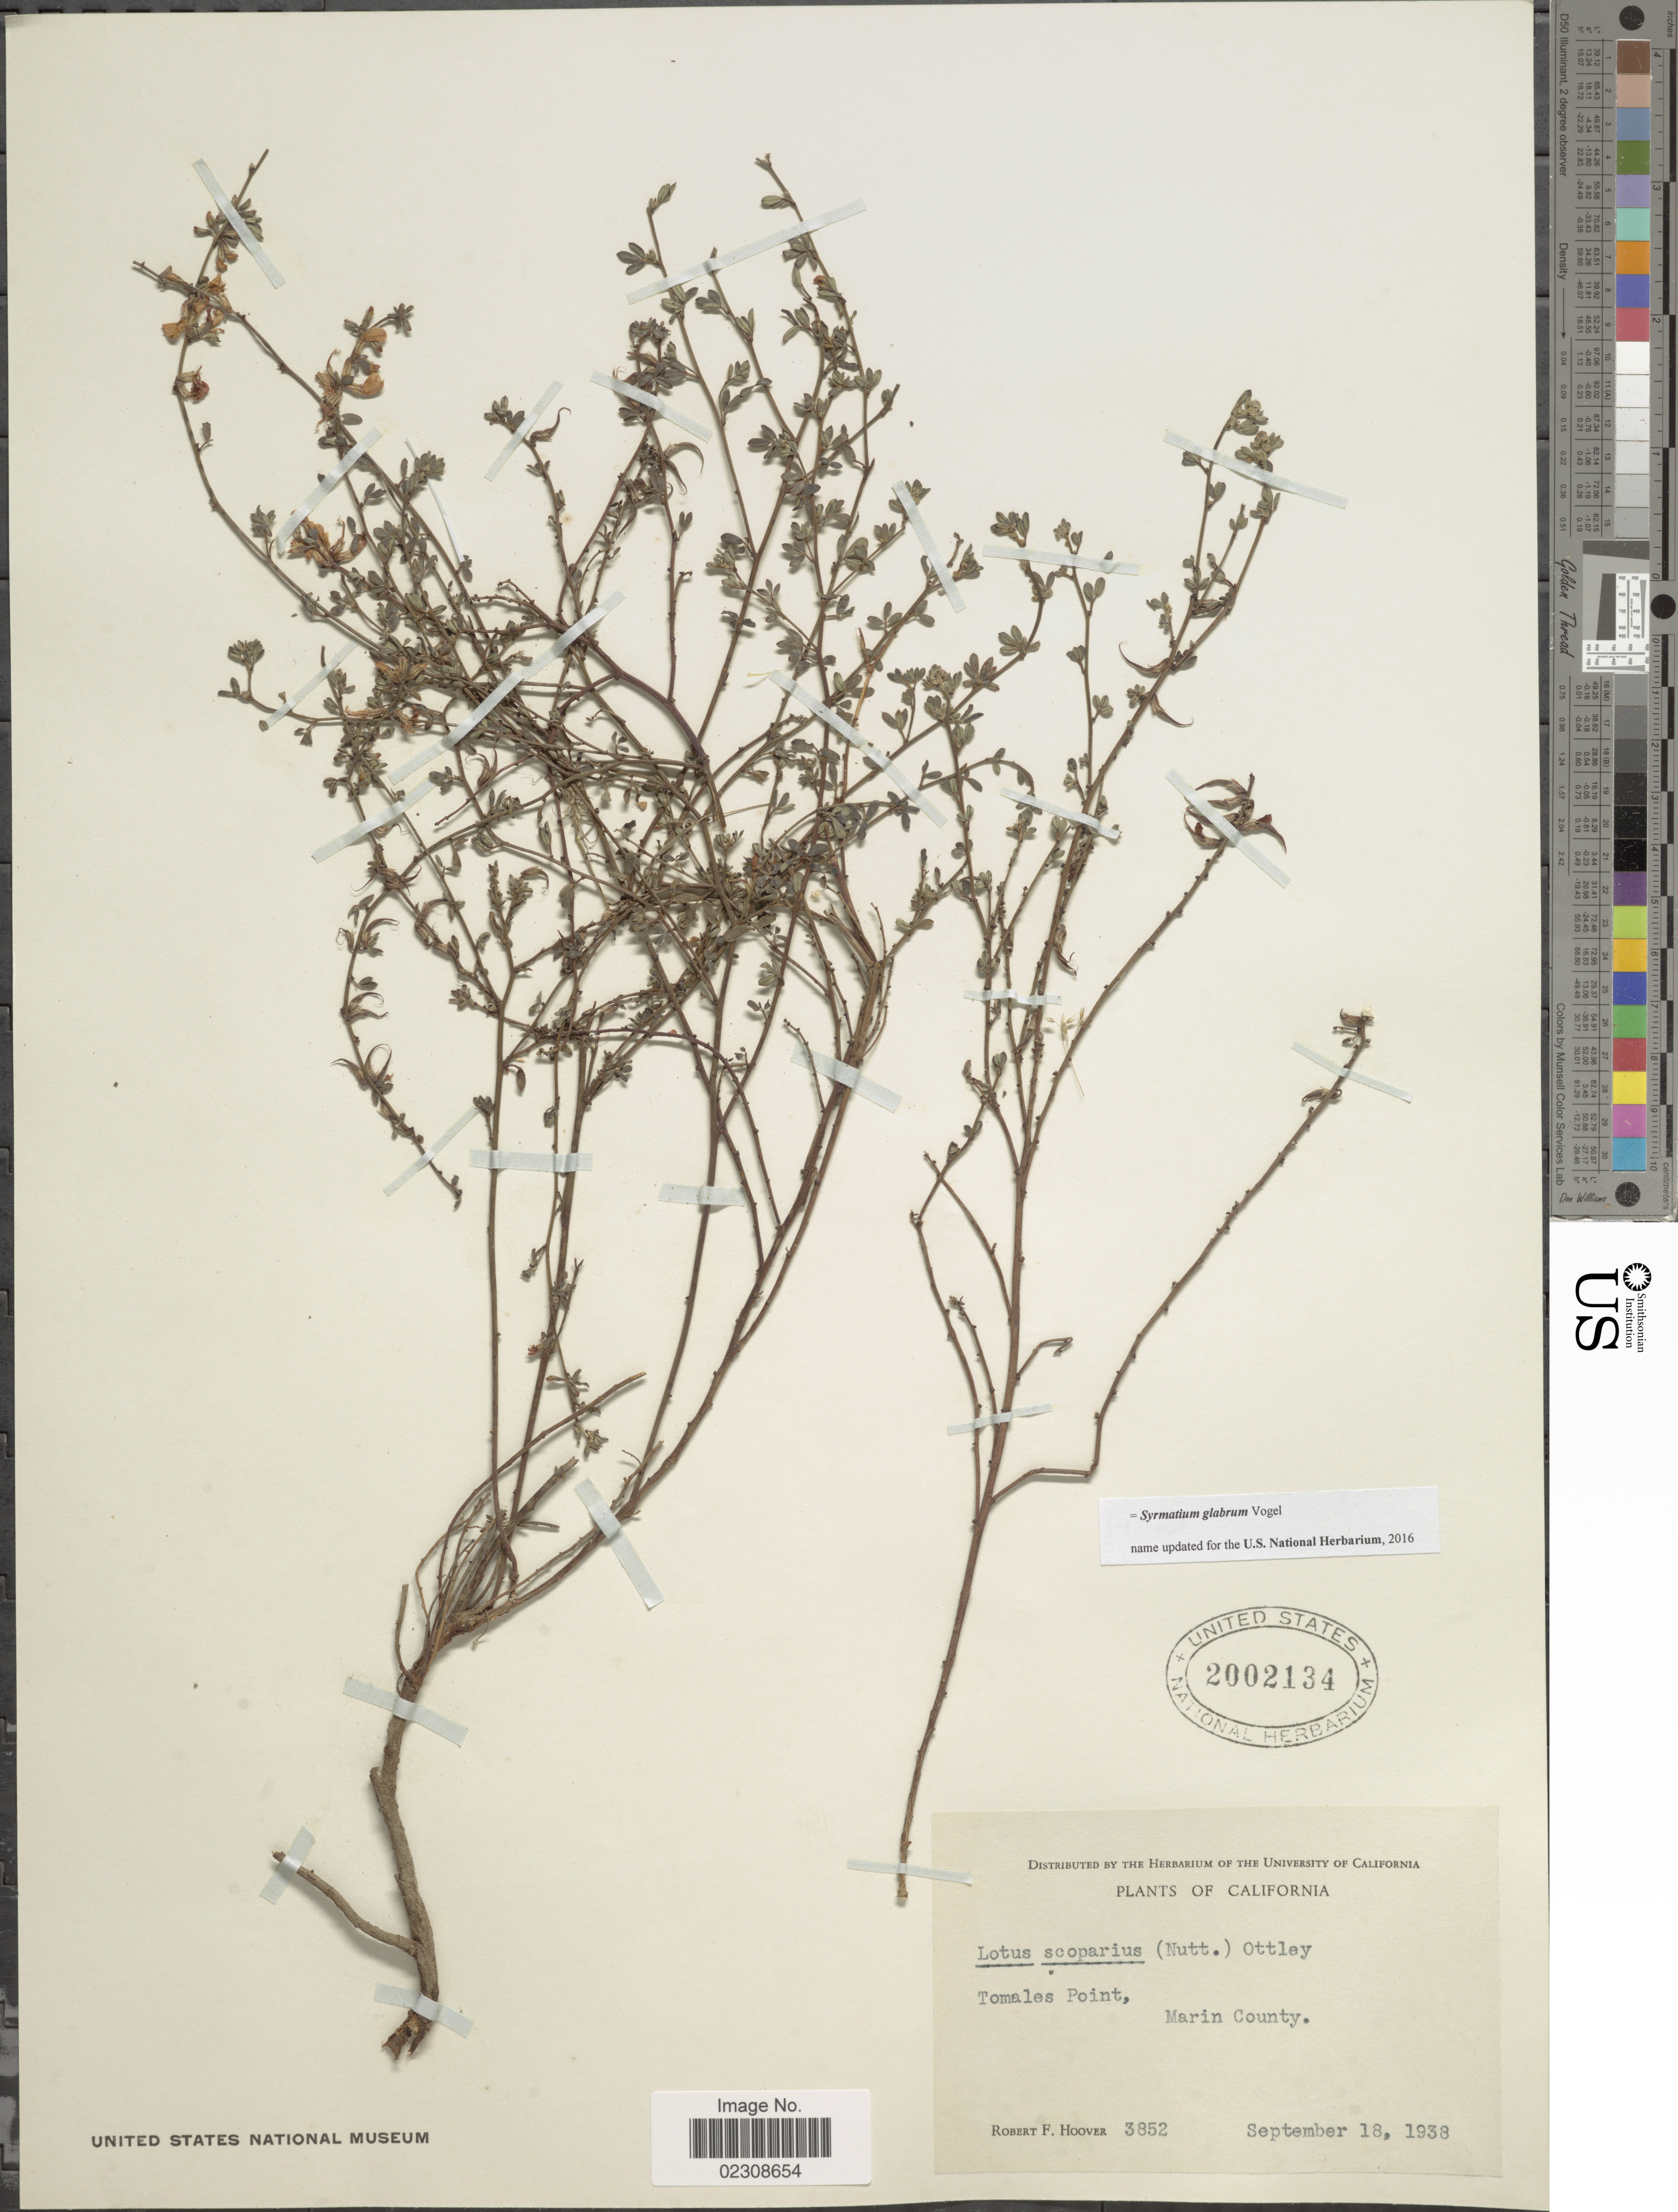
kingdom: Plantae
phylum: Tracheophyta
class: Magnoliopsida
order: Fabales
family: Fabaceae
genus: Syrmatium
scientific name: Syrmatium glabrum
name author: Vogel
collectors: R. F. Hoover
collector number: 3852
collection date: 1938-09-08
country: United States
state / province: California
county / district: Marin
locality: Tomales Point, Marin County.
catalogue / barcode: US 2002134